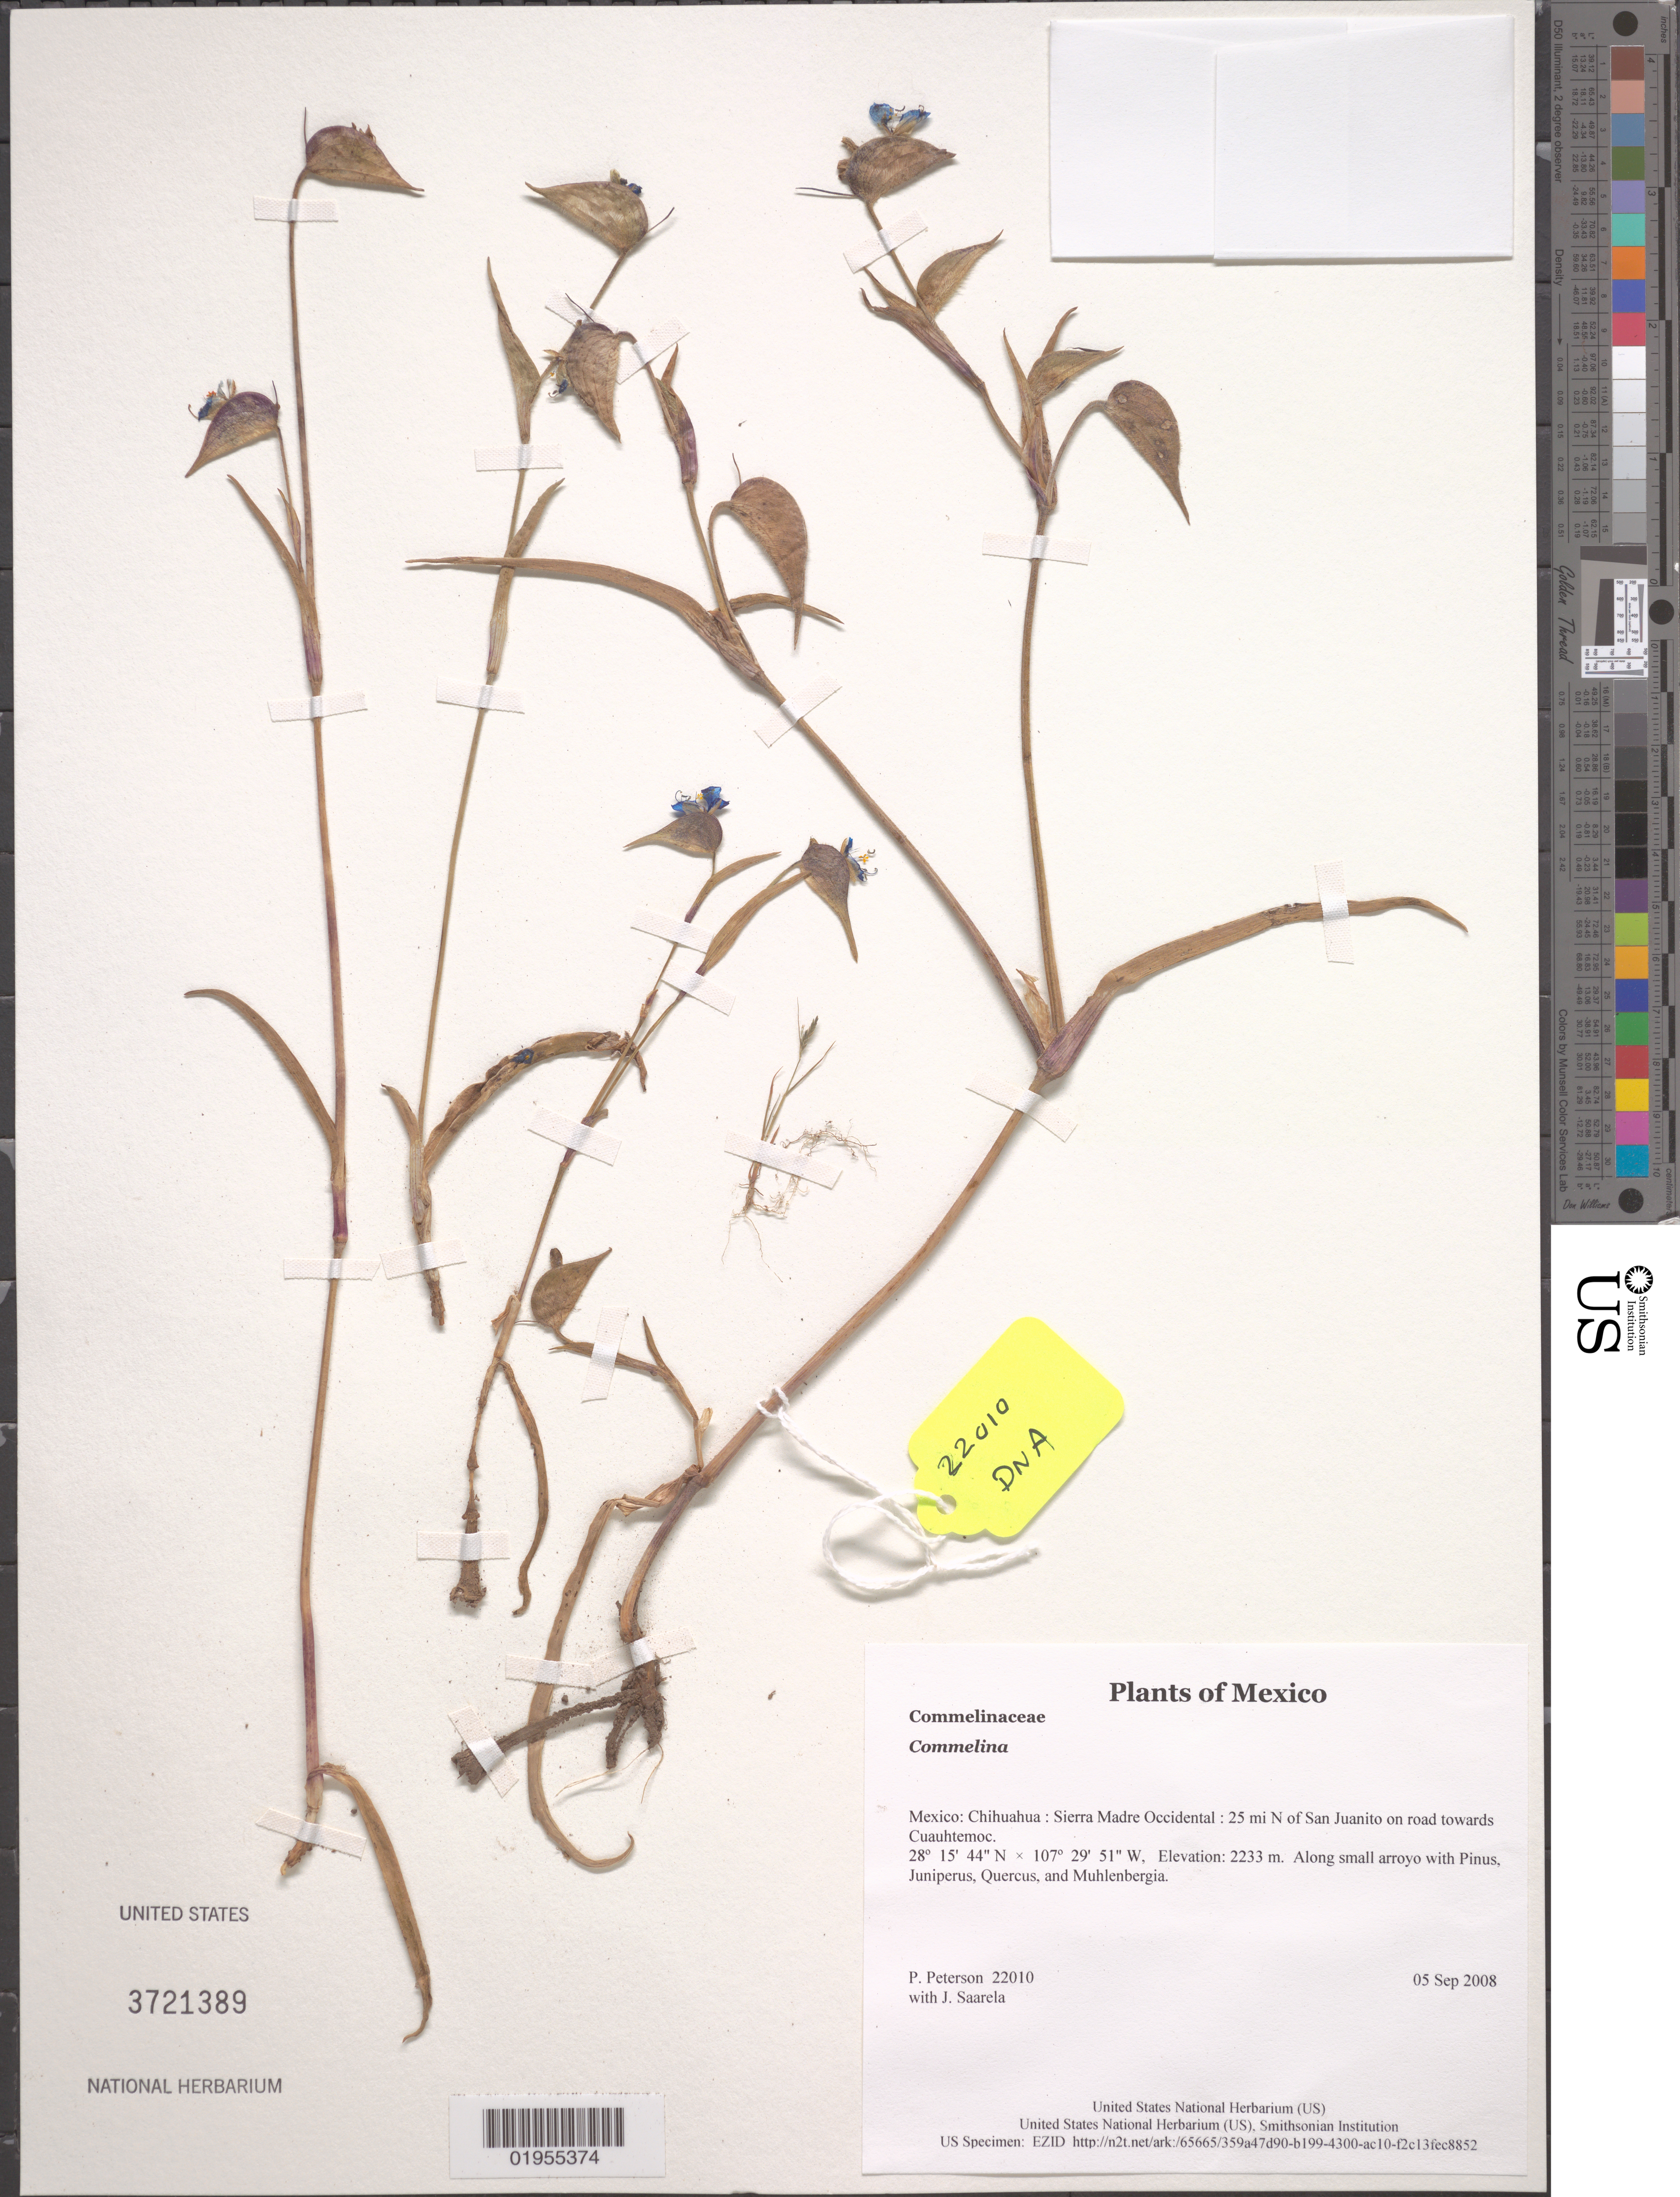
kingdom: Plantae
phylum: Tracheophyta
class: Liliopsida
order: Commelinales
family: Commelinaceae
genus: Commelina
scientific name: Commelina sp.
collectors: P. M. Peterson & J. Saarela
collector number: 22010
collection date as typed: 05 Sep 2008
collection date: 2008-09-05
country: Mexico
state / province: Chihuahua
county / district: Sierra Madre Occidental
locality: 25 mi N of San Juanito on road towards Cuauhtemoc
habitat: Along small arroyo with Pinus, Juniperus, Quercus, and Muhlenbergia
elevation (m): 2233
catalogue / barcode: US 3721389